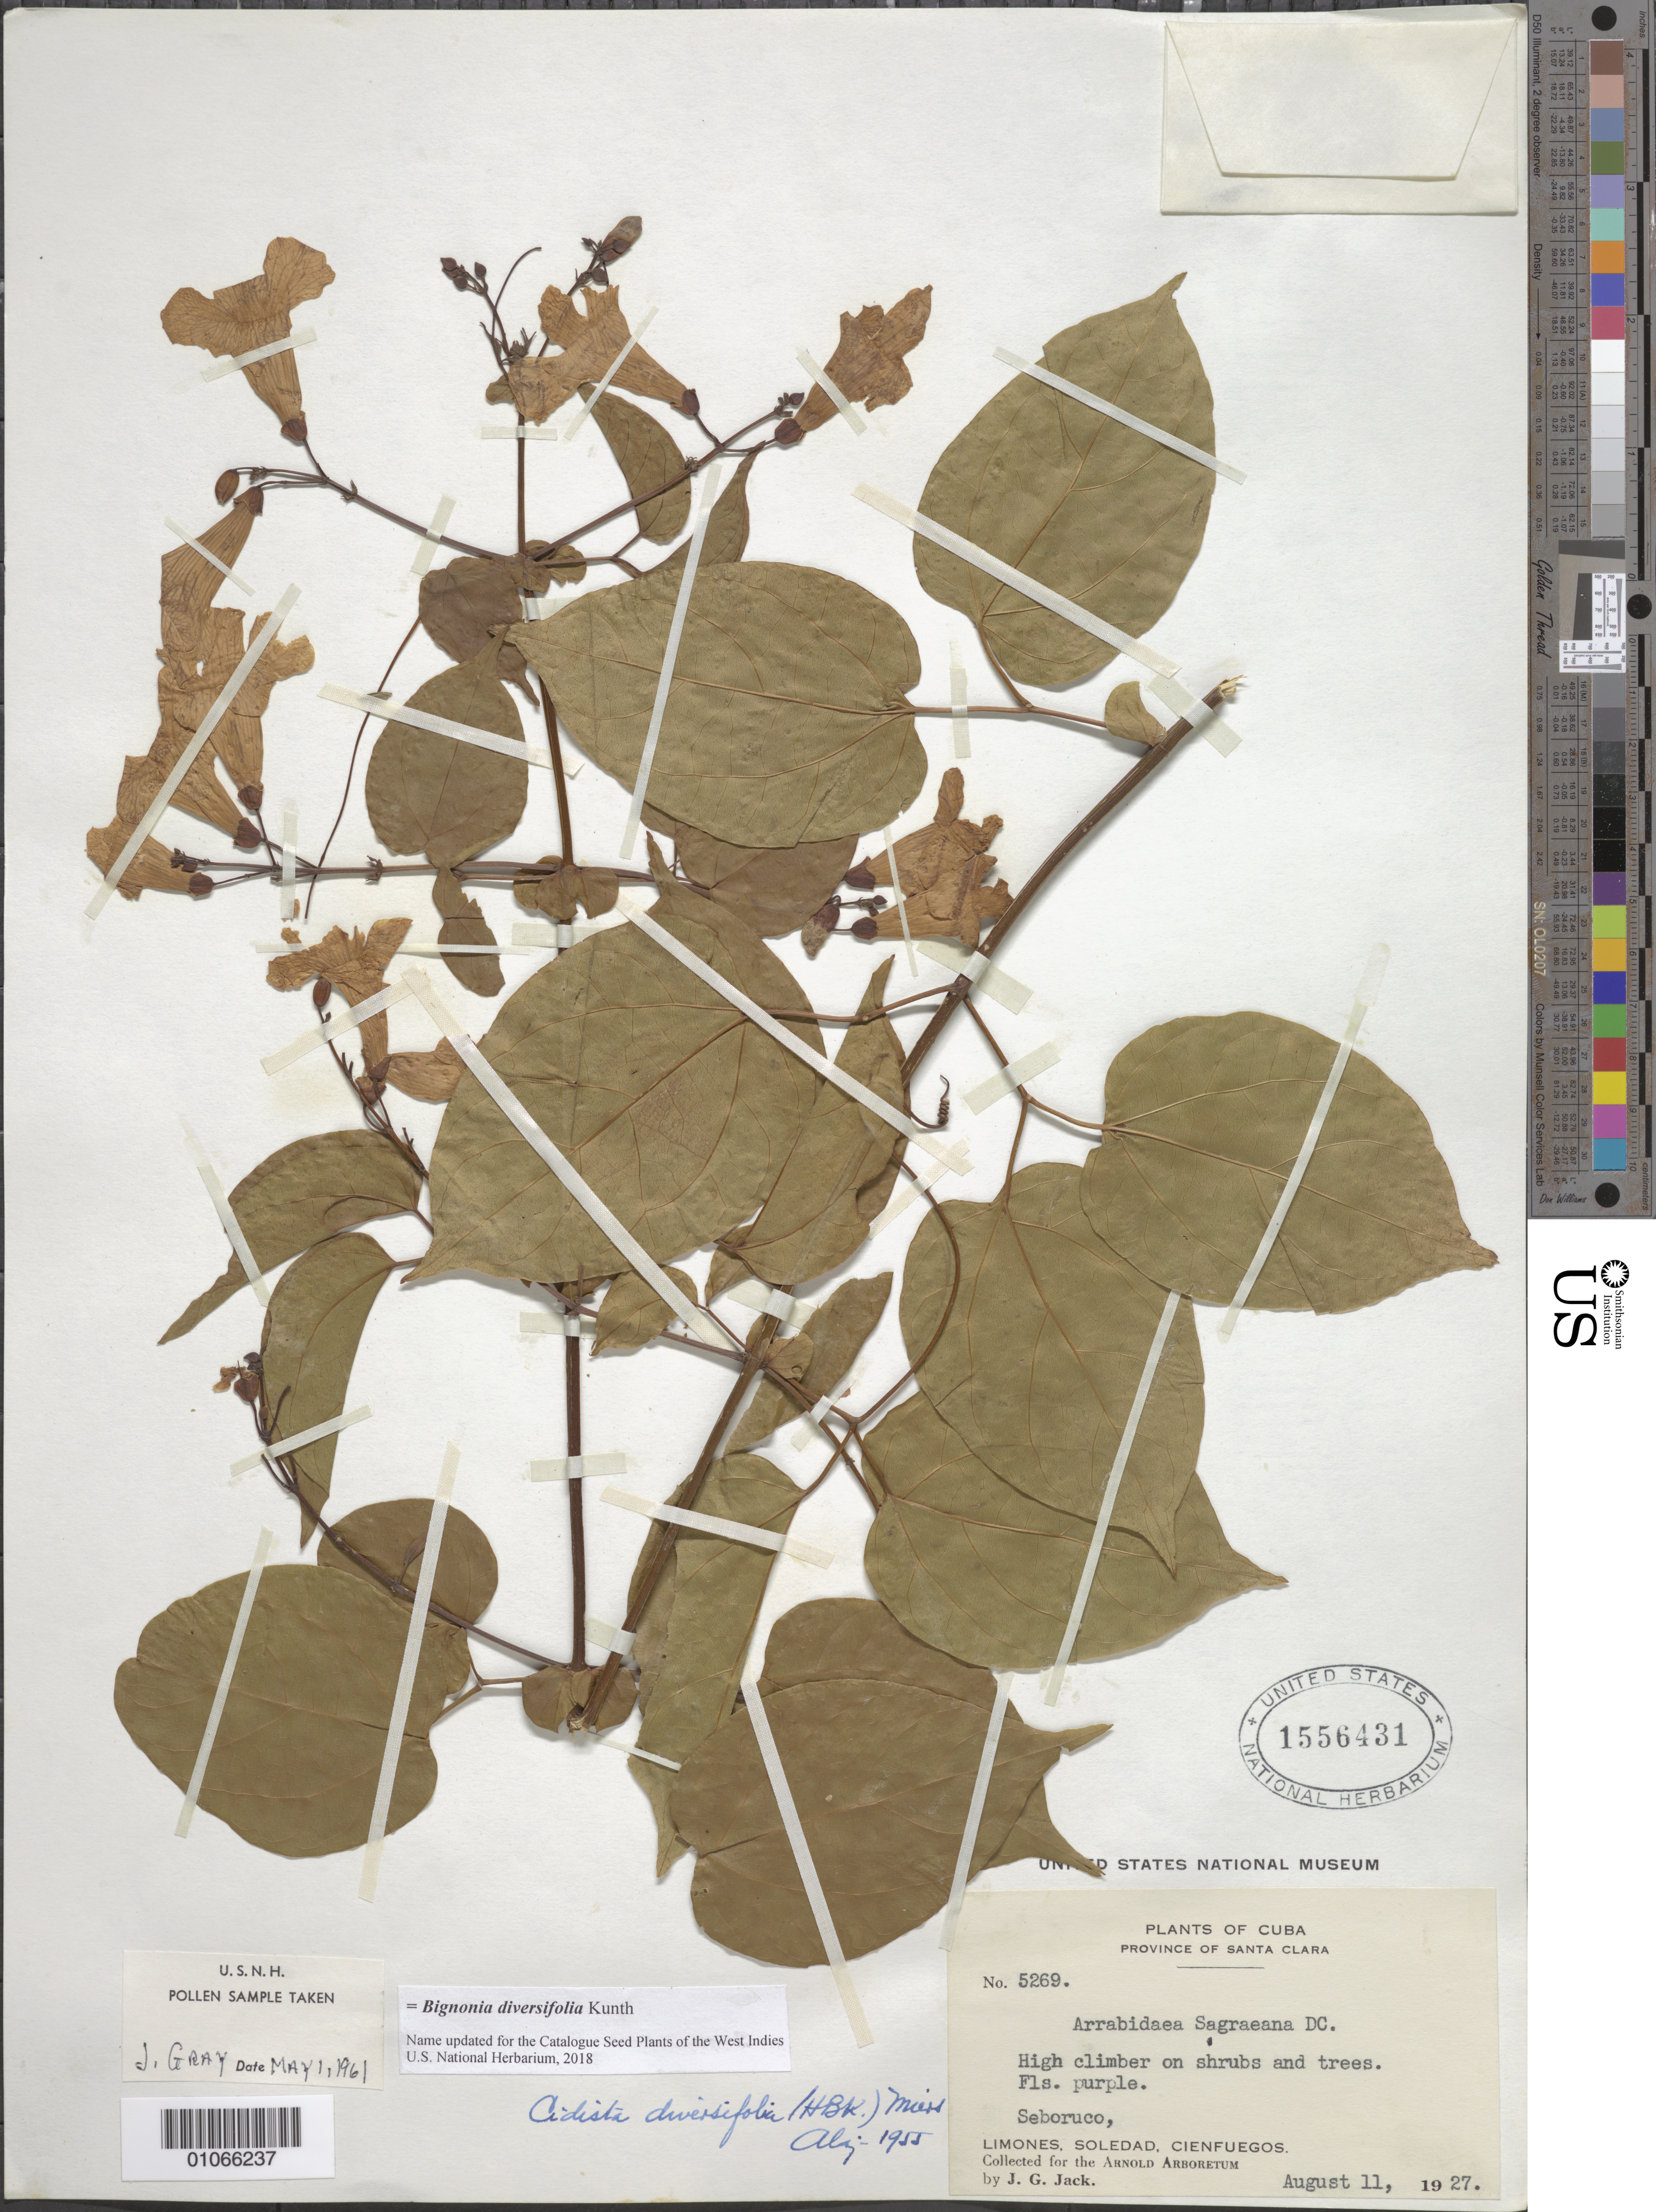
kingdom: Plantae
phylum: Tracheophyta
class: Magnoliopsida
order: Lamiales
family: Bignoniaceae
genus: Bignonia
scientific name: Bignonia diversifolia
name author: Kunth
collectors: J. G. Jack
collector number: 5269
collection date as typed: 11 Aug 1927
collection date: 1927-08-11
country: Cuba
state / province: Cienfuegos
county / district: Santa Clara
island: Cuba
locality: Limones, Soledad, Cienfuegos. Seboruco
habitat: On shrubs and trees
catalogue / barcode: US 1556431